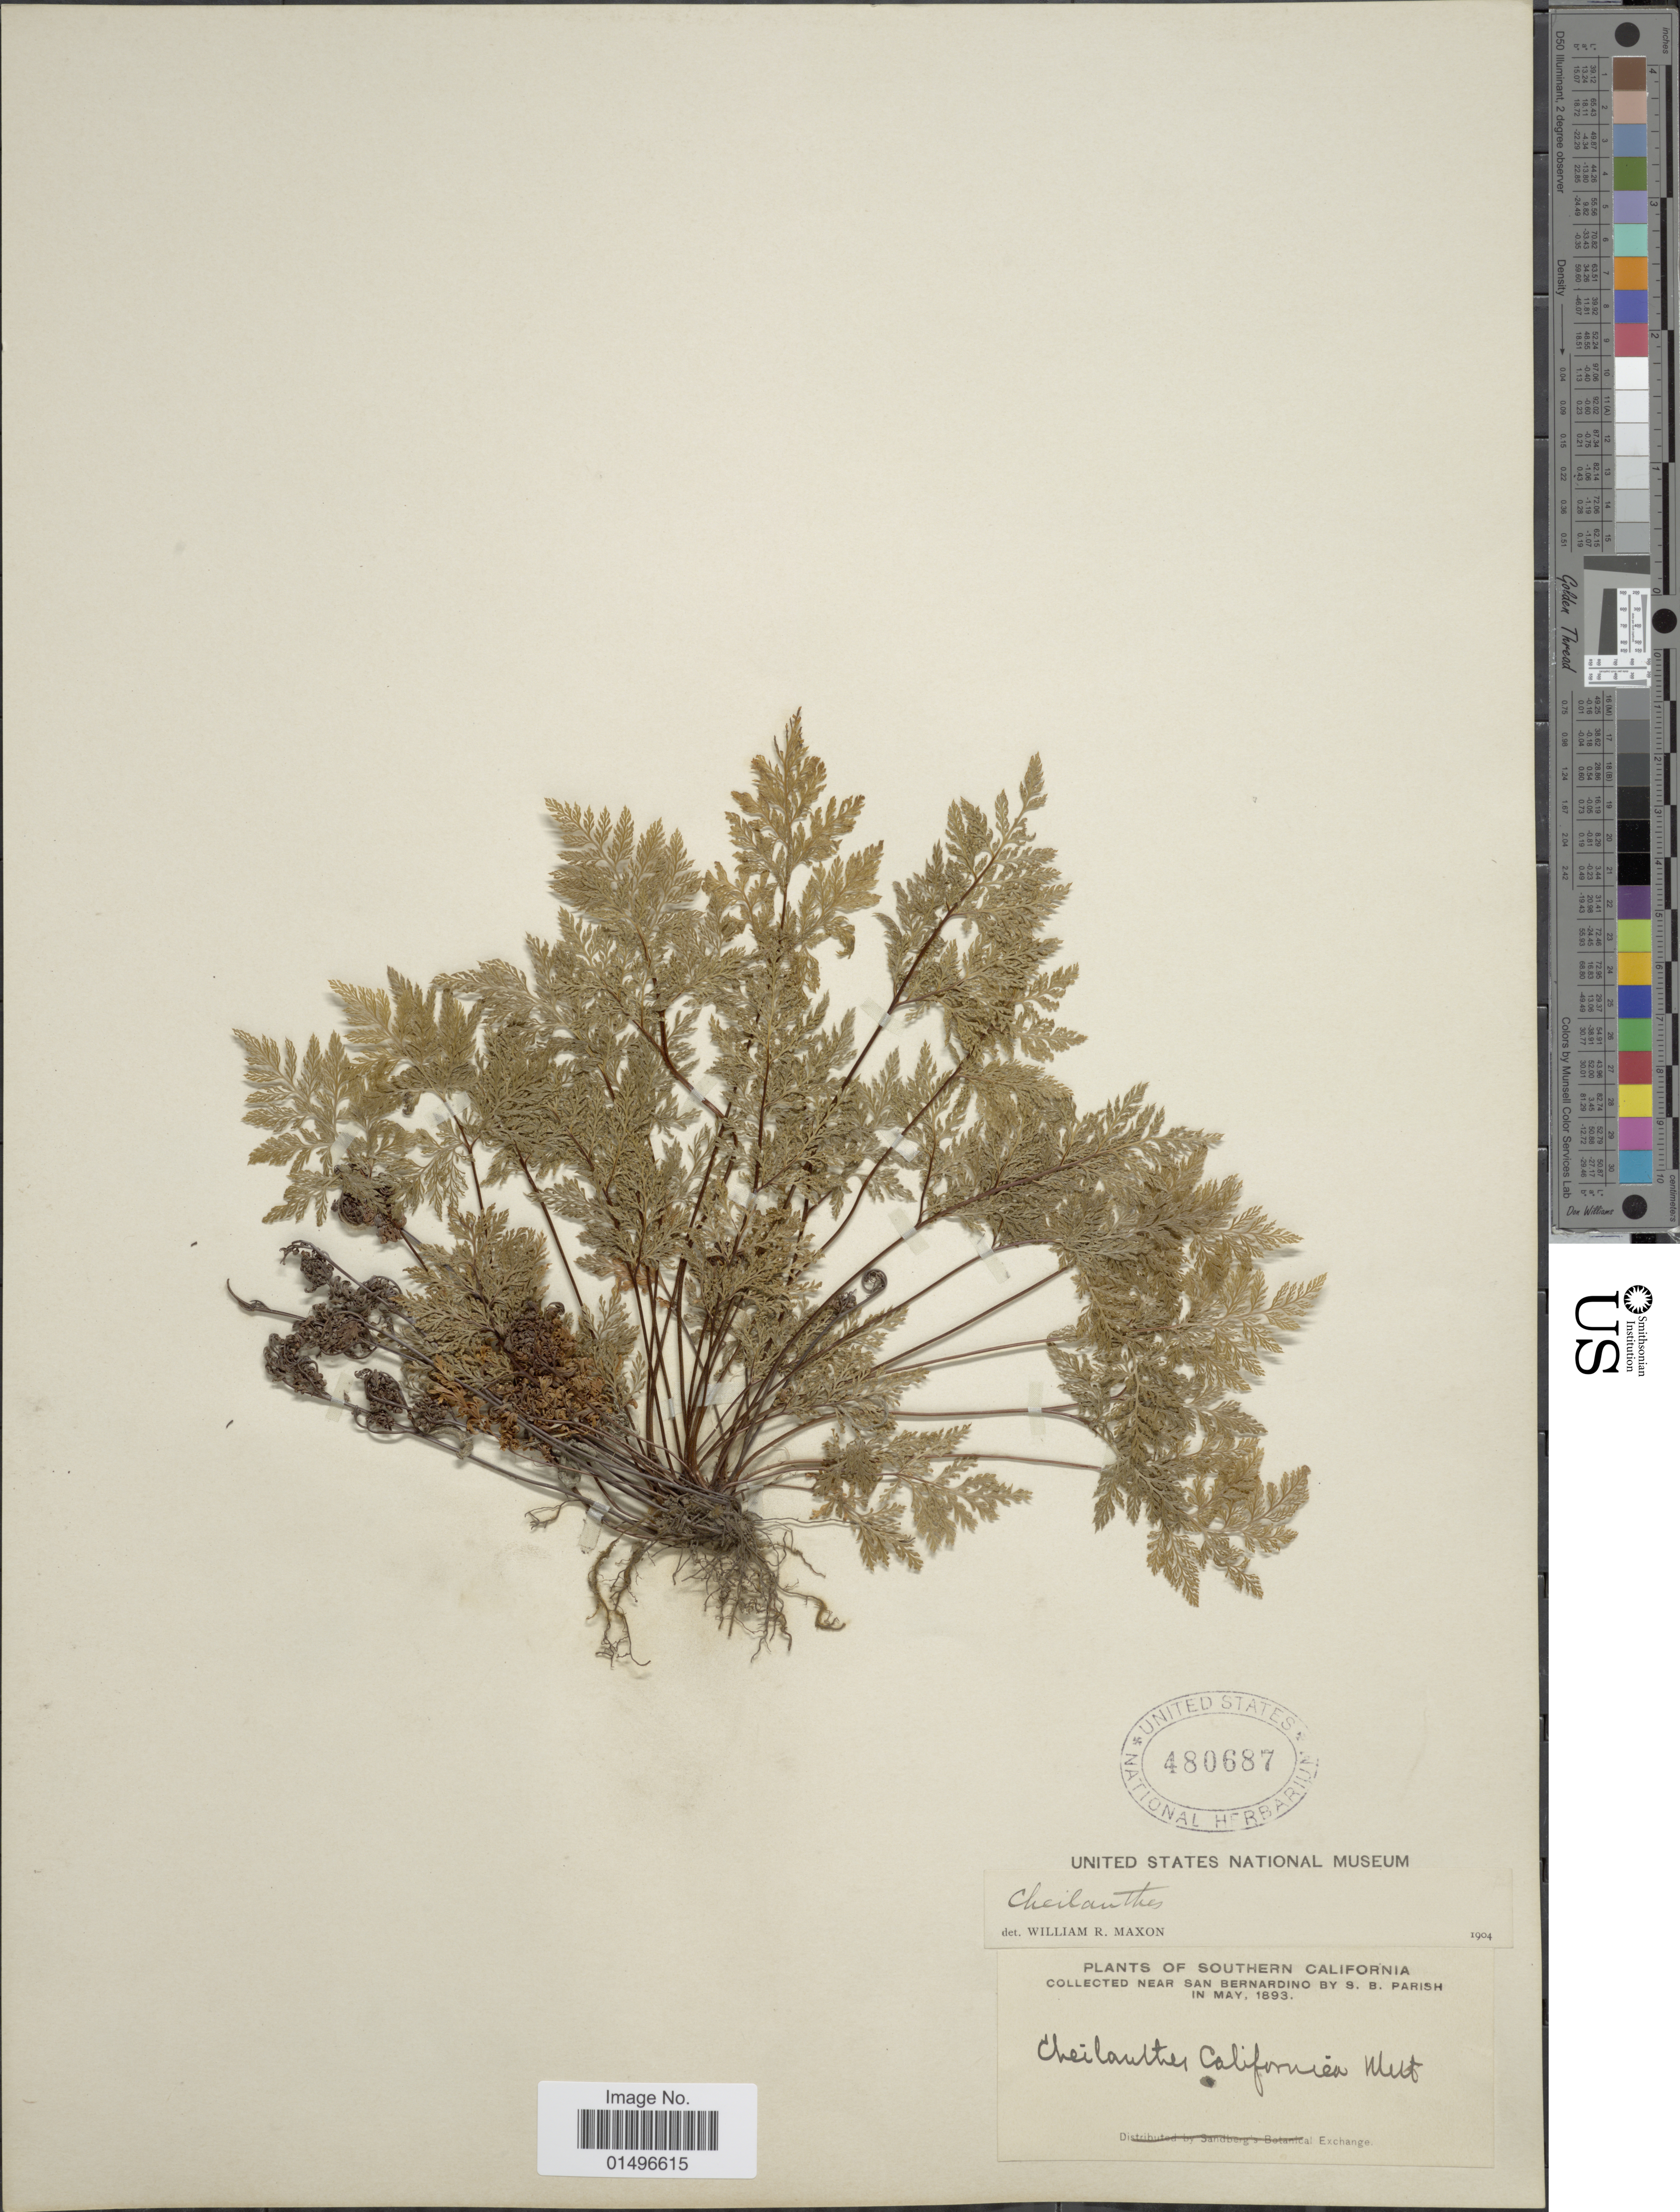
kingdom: Plantae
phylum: Tracheophyta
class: Polypodiopsida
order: Polypodiales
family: Pteridaceae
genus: Aspidotis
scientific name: Aspidotis californica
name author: (Hook.) Nutt. ex Copel.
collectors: S. B. Parish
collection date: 1893-05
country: United States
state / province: California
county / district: San Bernardino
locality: Southern California, near San Bernardino.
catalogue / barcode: US 480687